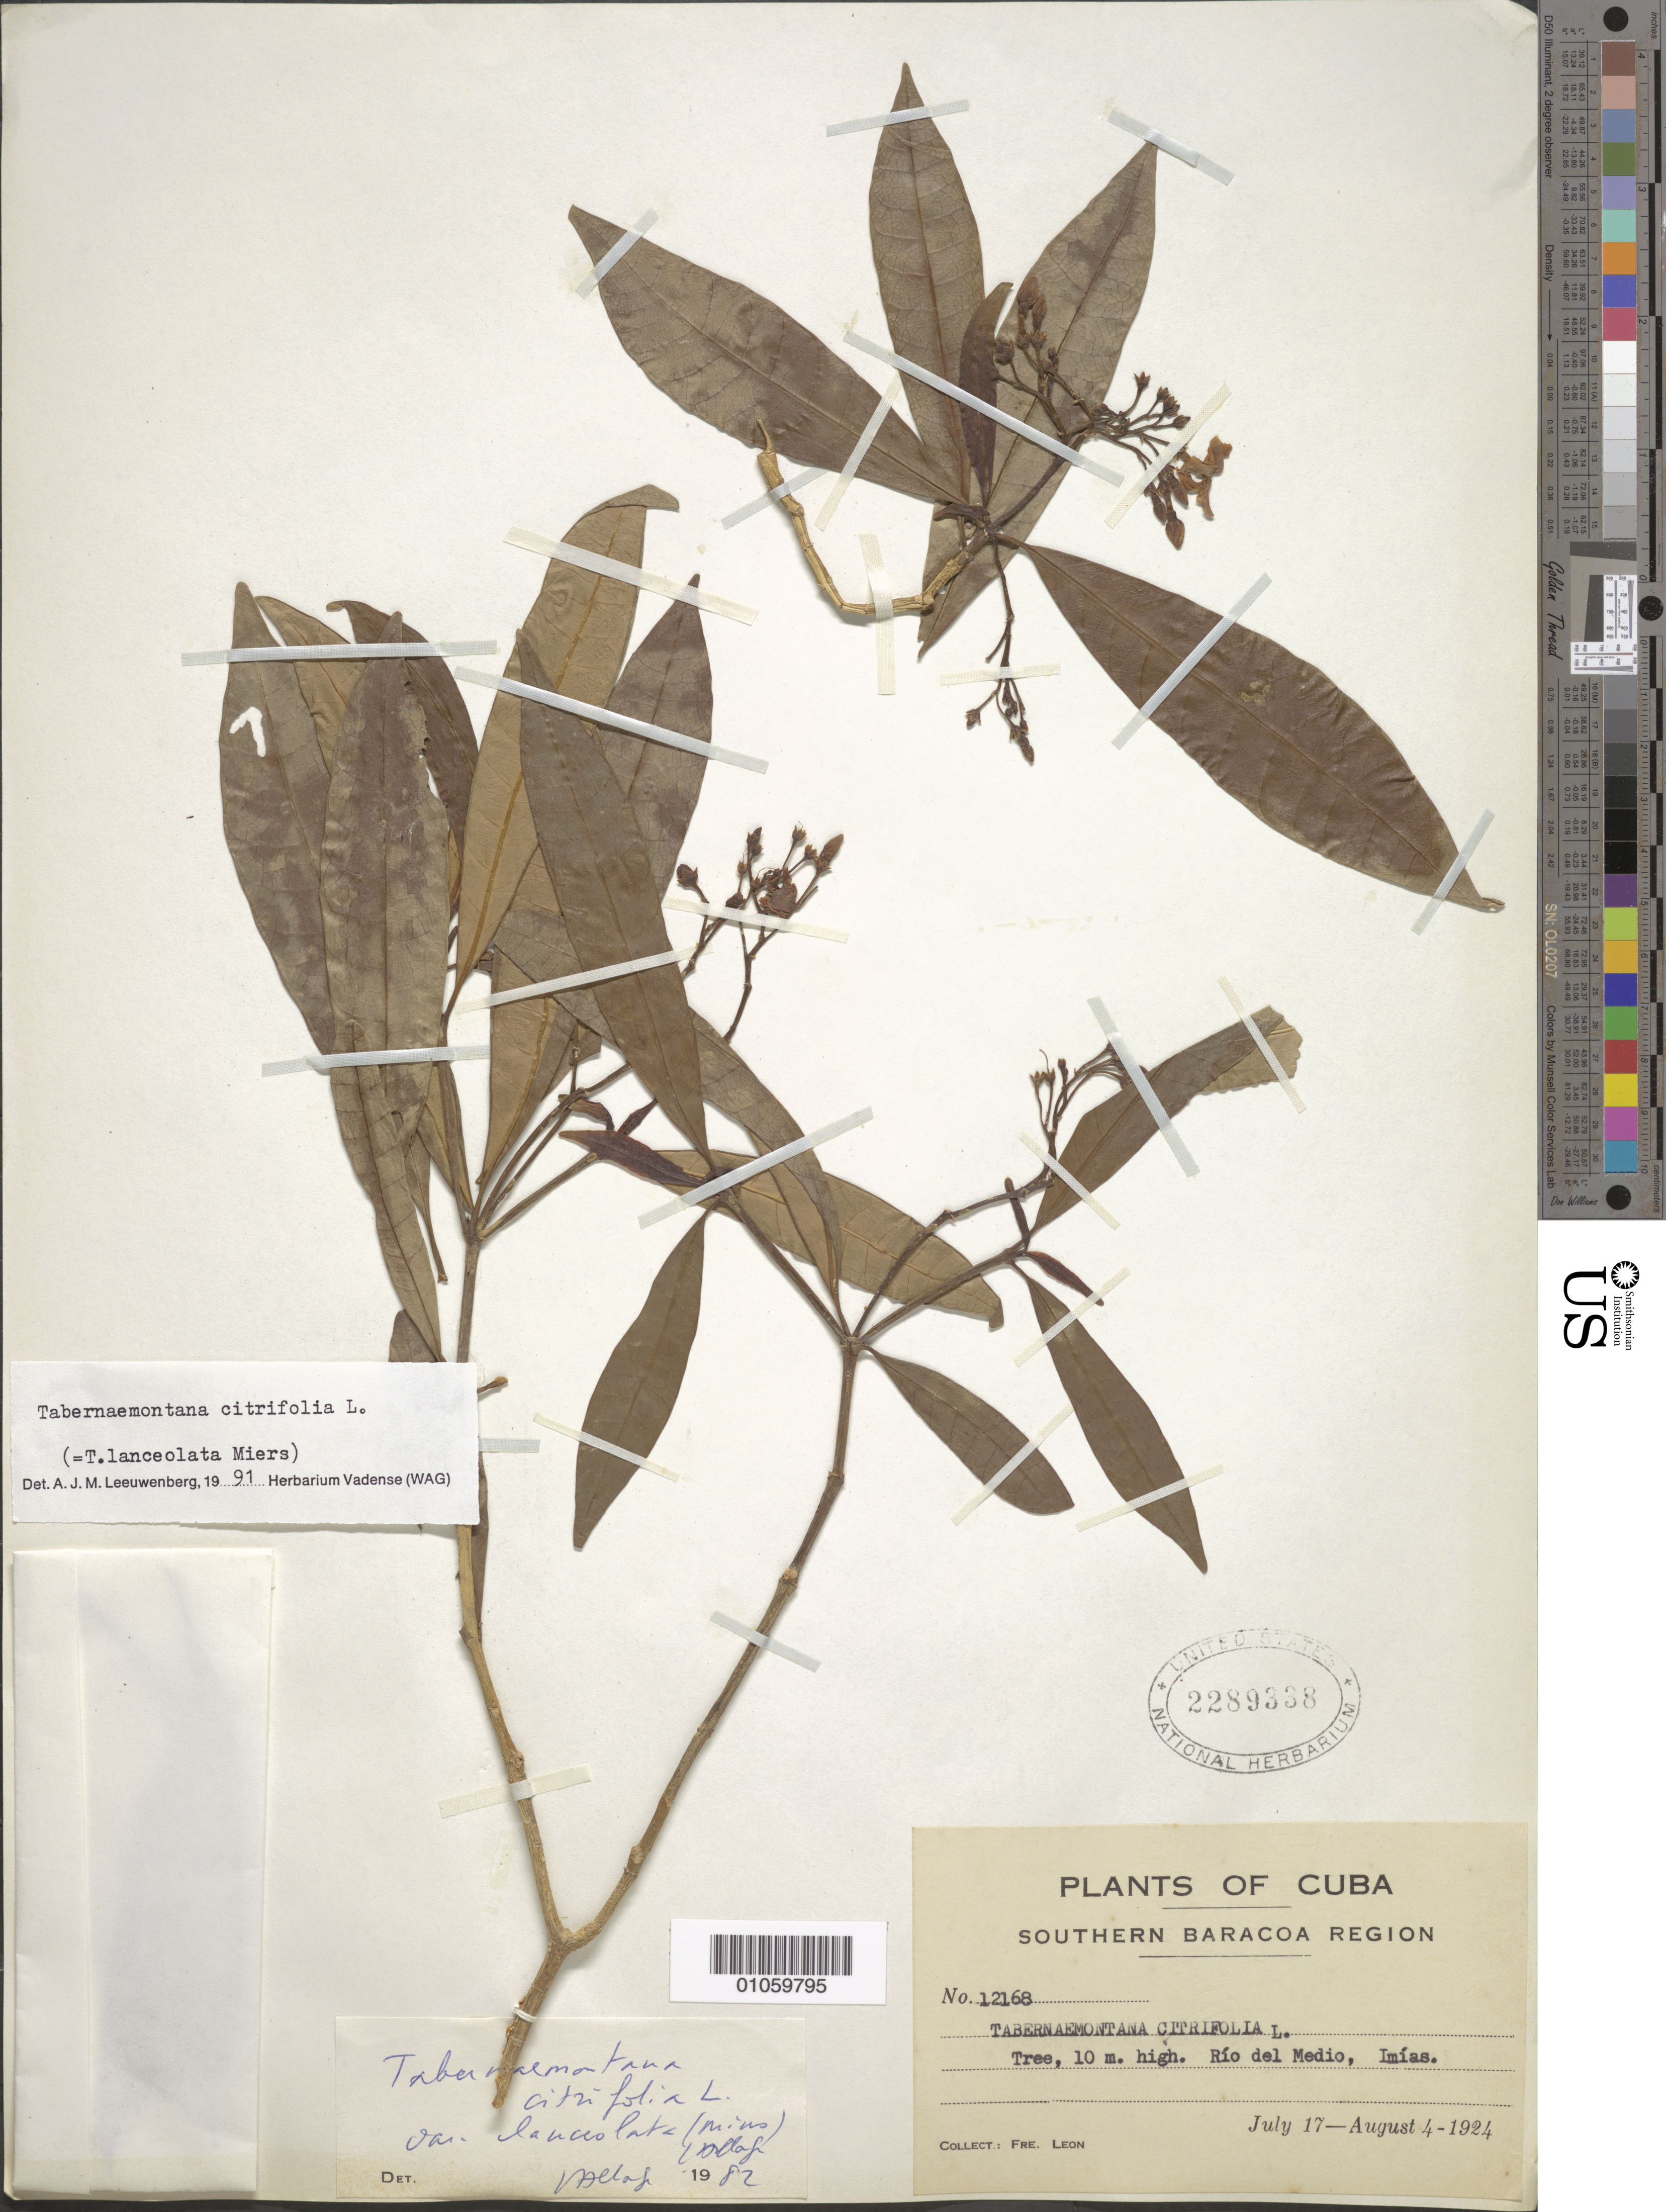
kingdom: Plantae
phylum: Tracheophyta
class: Magnoliopsida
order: Gentianales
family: Apocynaceae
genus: Tabernaemontana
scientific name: Tabernaemontana citrifolia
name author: L.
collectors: Bro. León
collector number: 12168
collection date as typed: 17 Jul 1924 to 04 Aug 1924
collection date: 1924-07-17/1924-08-04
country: Cuba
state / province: Guantánamo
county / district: Baracoa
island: Cuba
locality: Río del Medio, Imías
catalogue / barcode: US 2289338